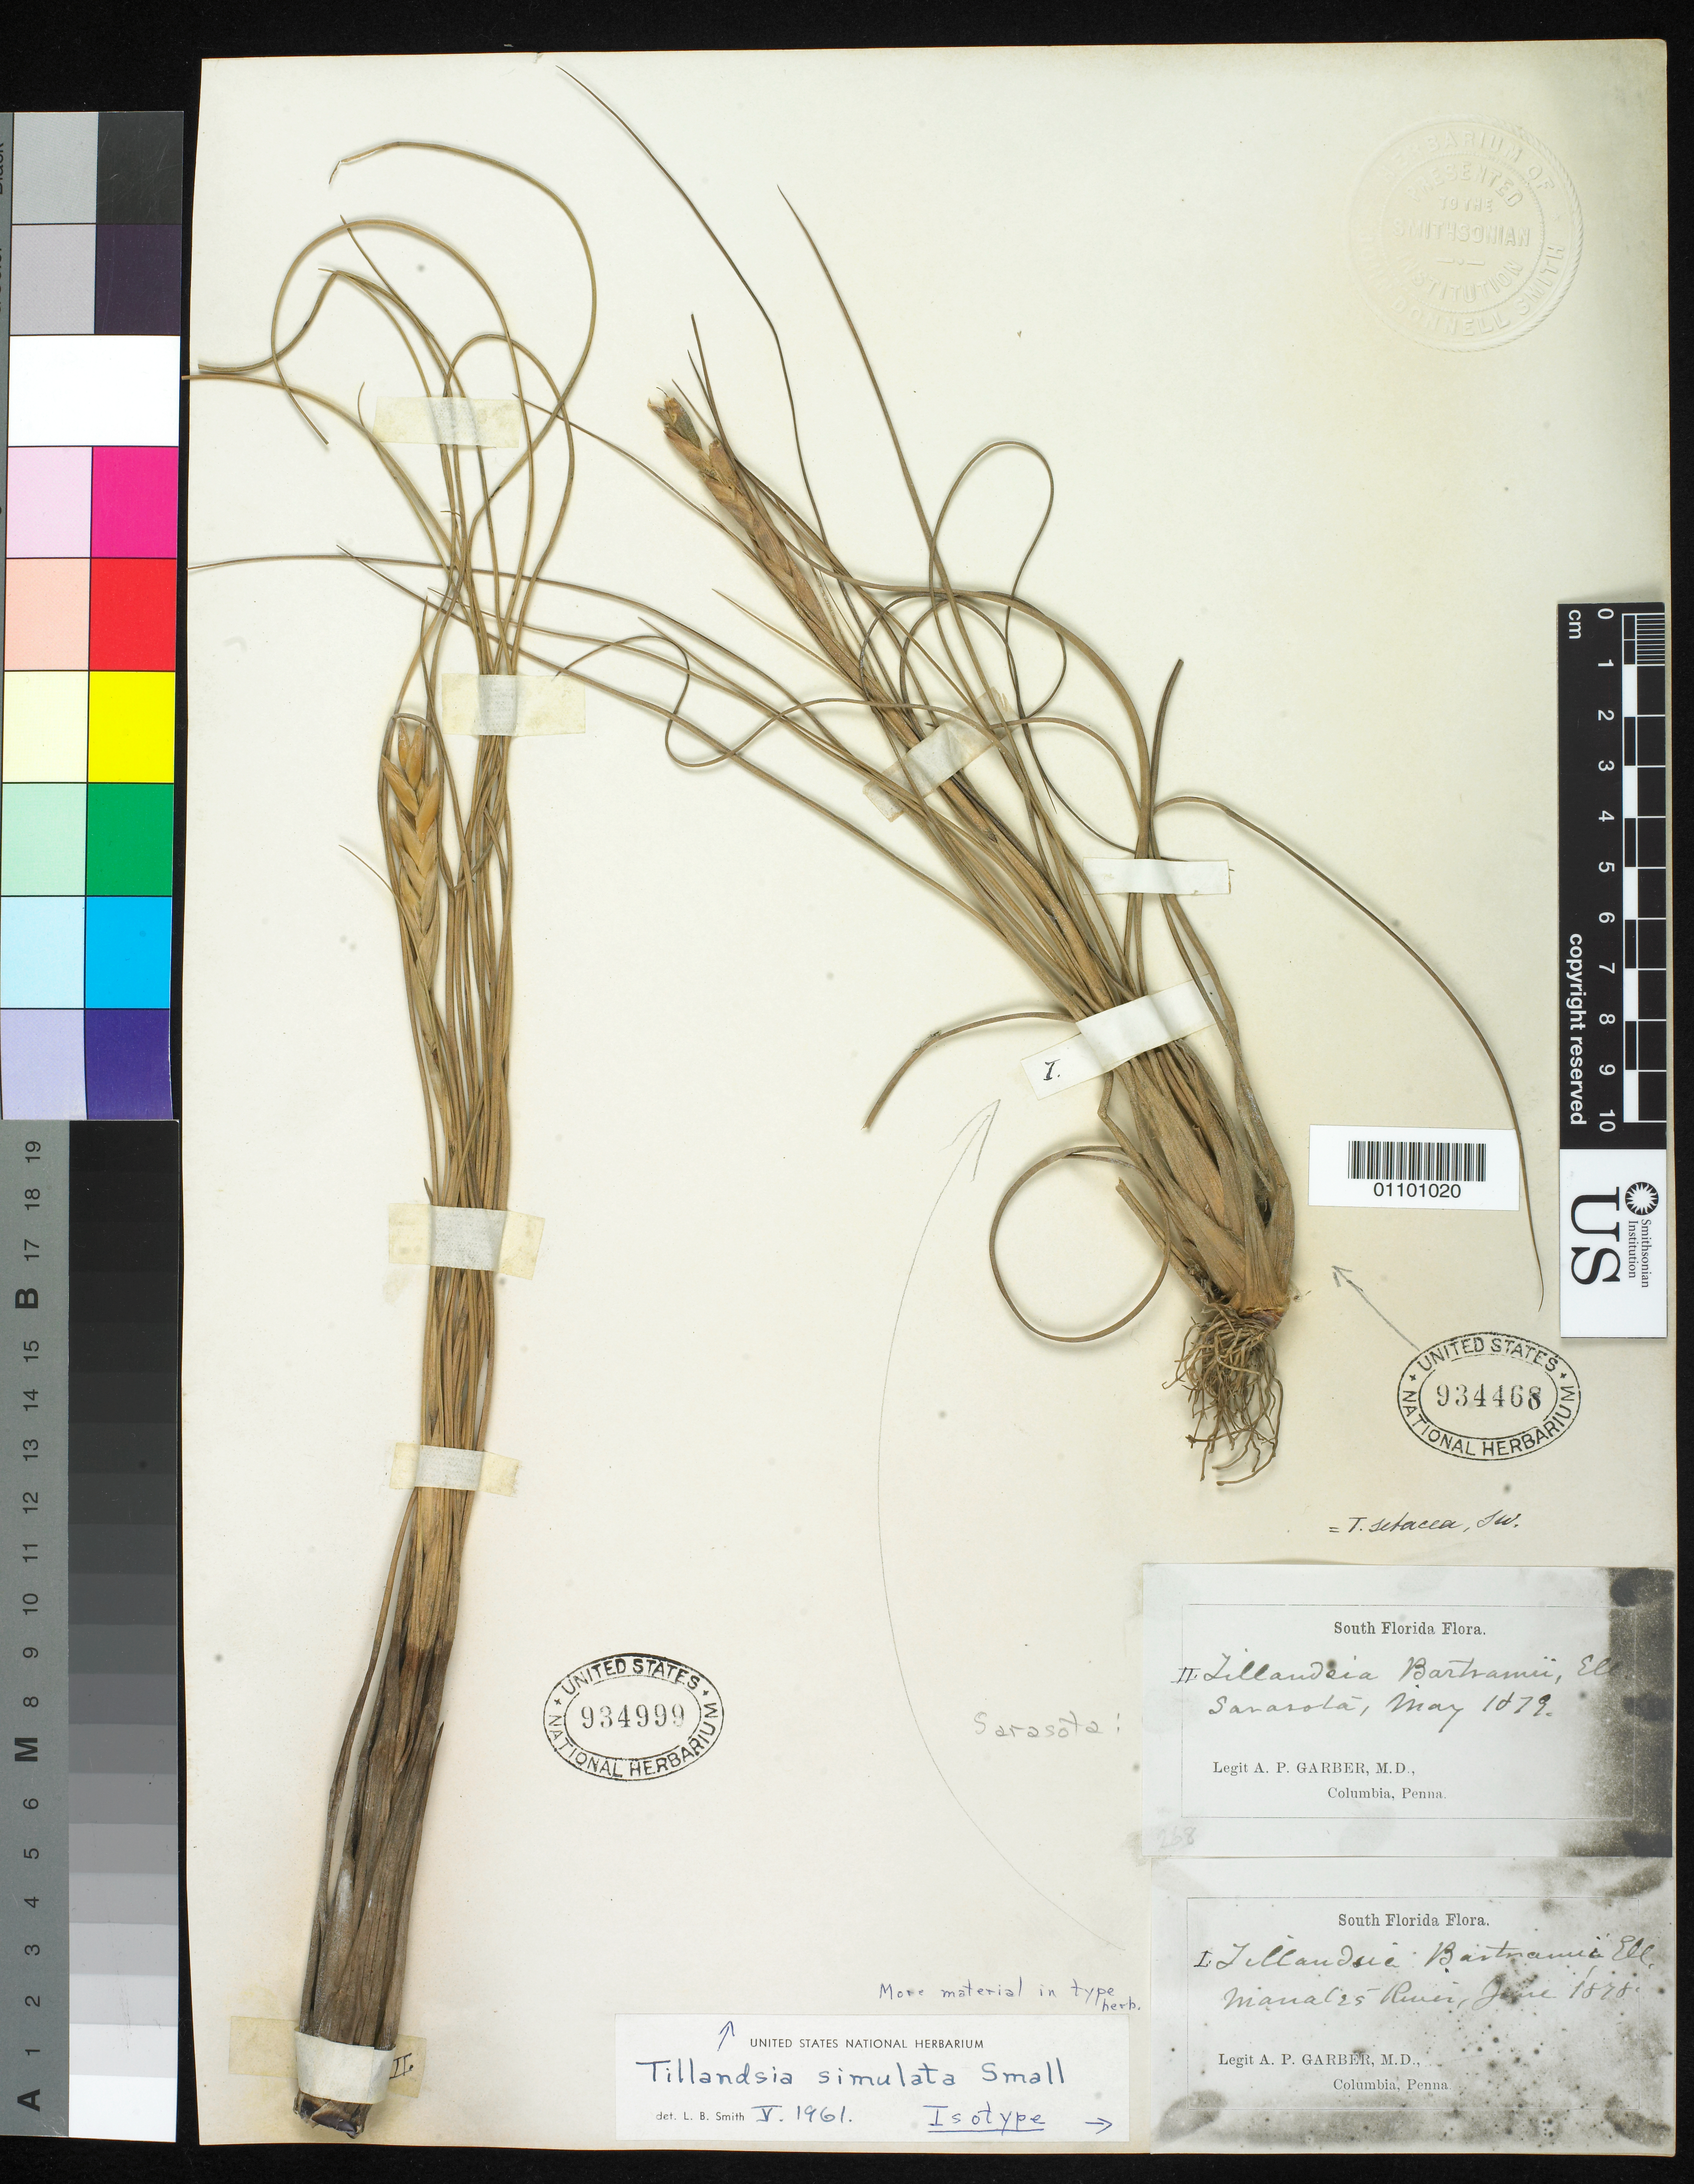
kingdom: Plantae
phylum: Tracheophyta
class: Liliopsida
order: Poales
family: Bromeliaceae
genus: Tillandsia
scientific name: Tillandsia simulata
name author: Small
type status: Isotype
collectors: A. P. Garber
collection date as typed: Jun 1878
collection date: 1878-06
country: United States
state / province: Florida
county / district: Manatee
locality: Manatee River.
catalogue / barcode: US 934468